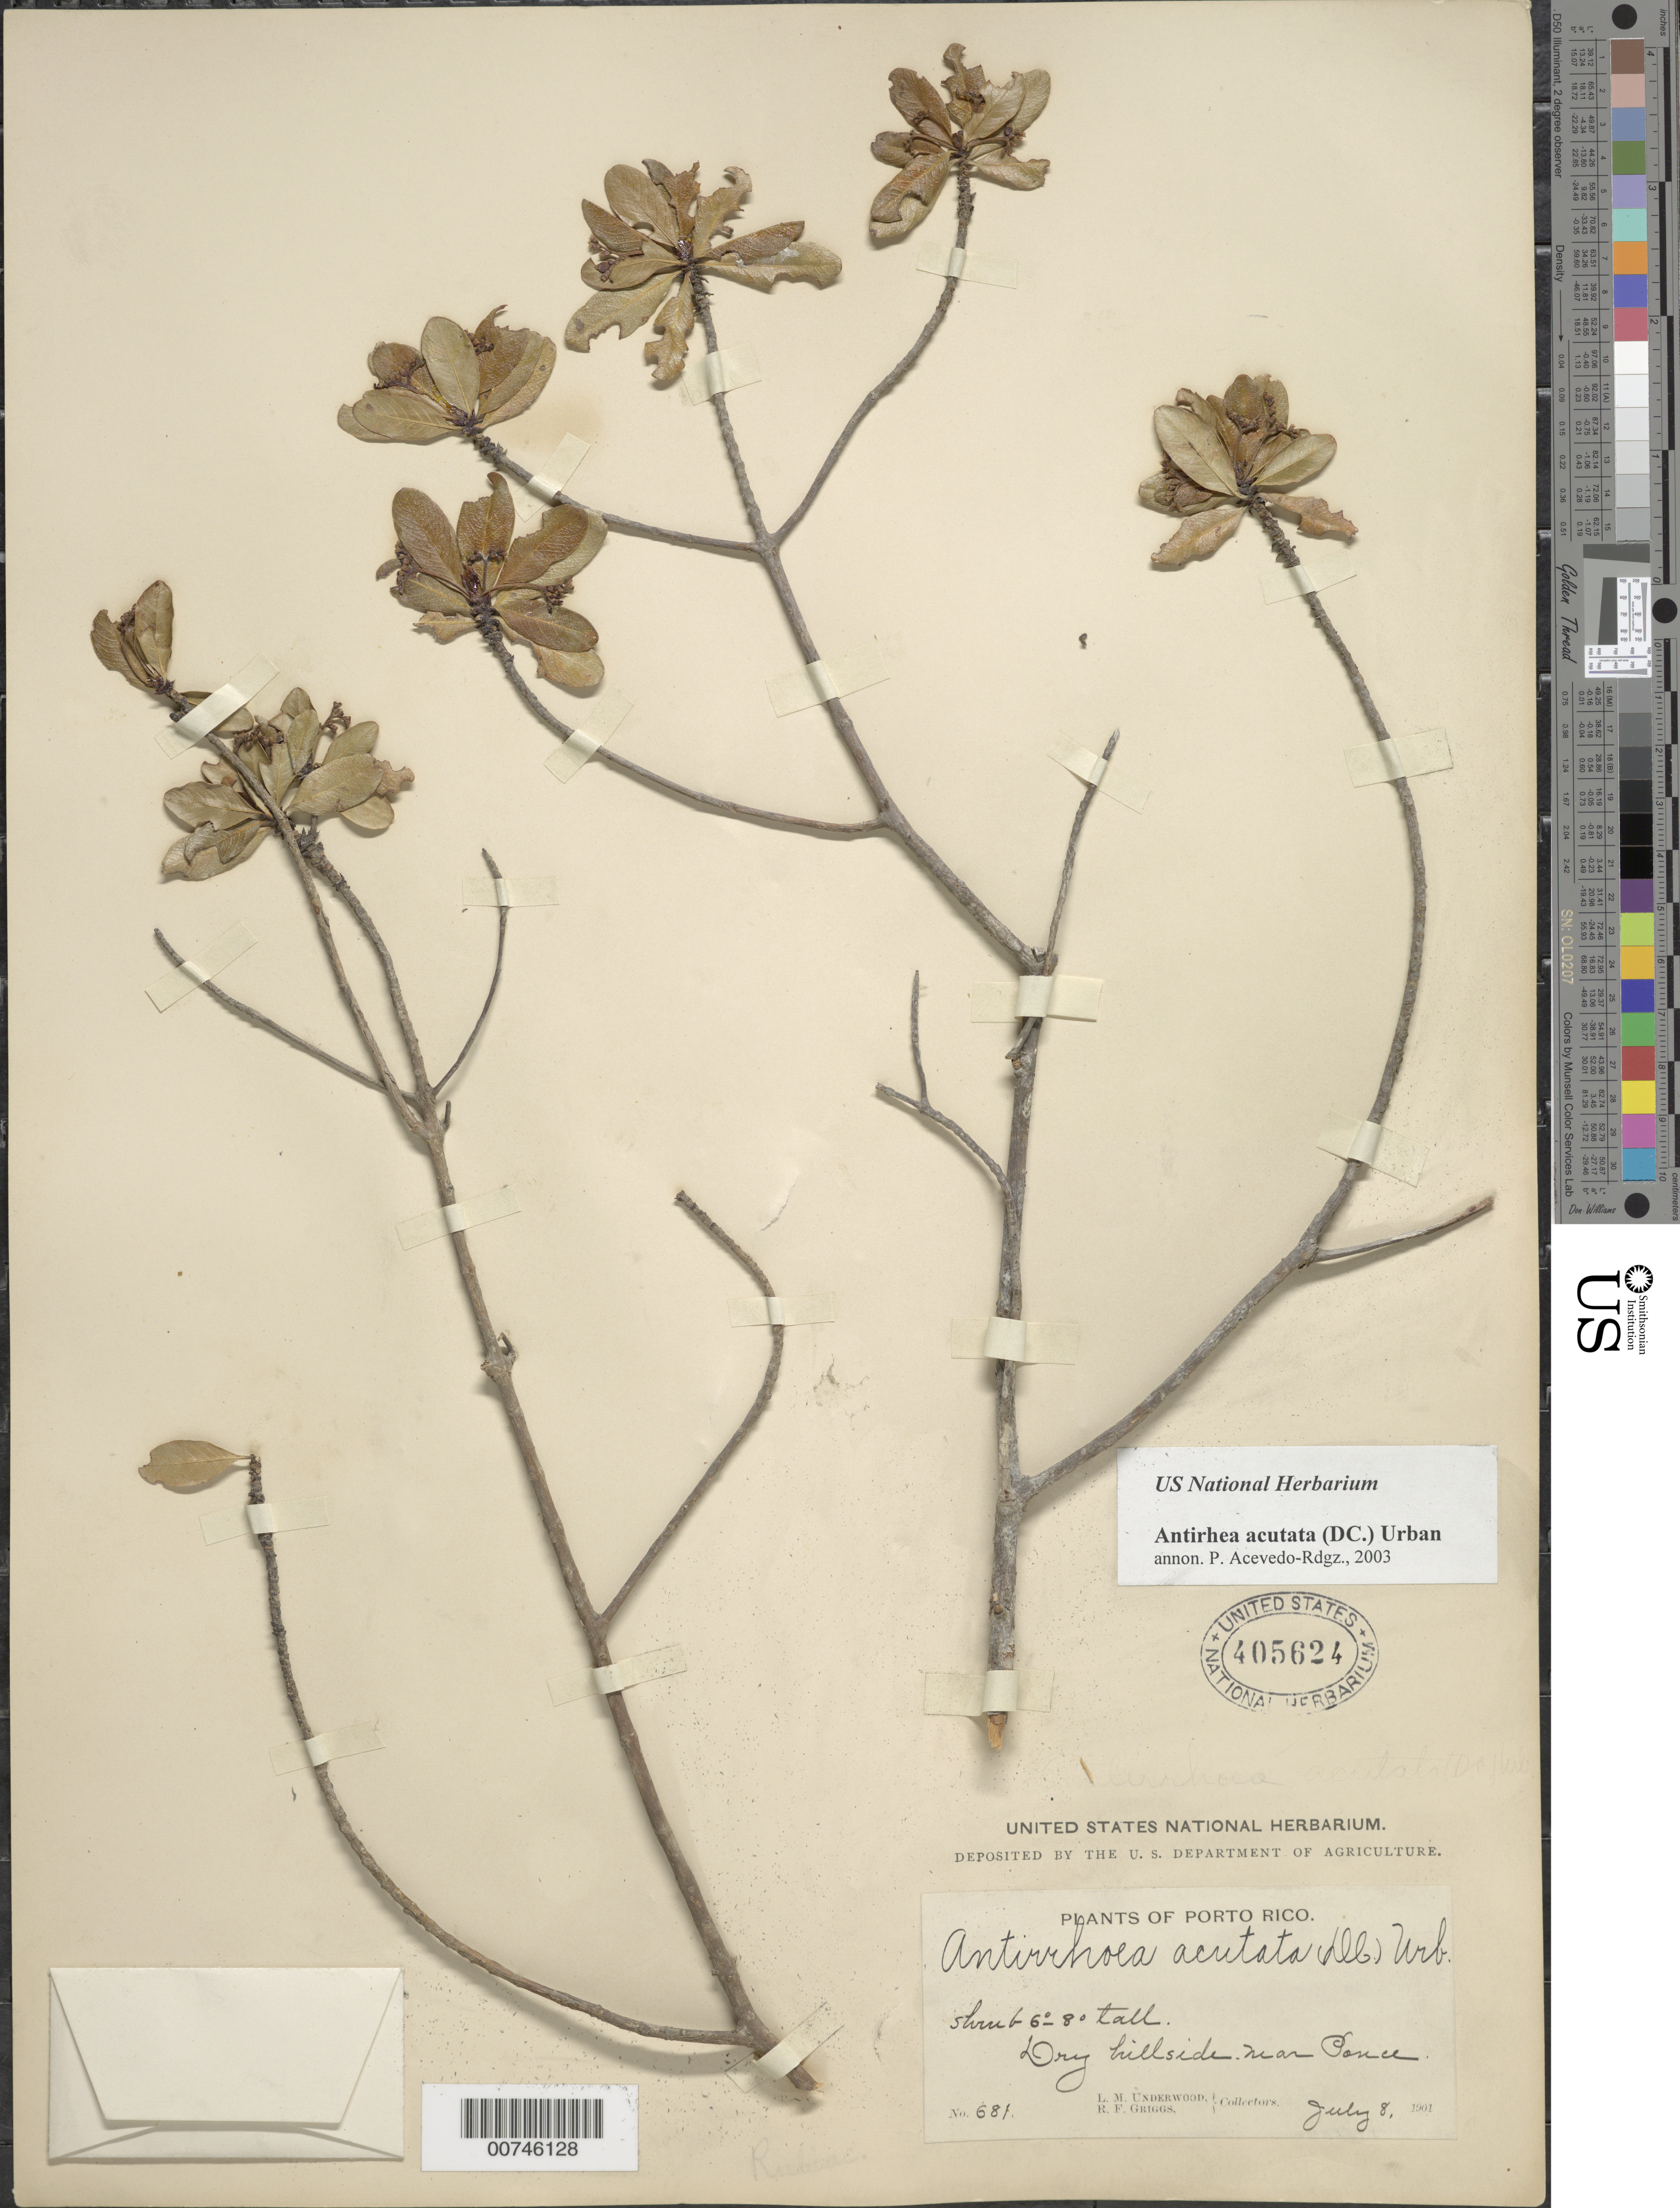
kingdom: Plantae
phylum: Tracheophyta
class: Magnoliopsida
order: Gentianales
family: Rubiaceae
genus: Stenostomum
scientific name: Stenostomum acutatum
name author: DC.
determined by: Acevedo-Rodríguez, P., (BOT), Smithsonian Institution - National Museum of Natural History (UNITED STATES)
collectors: L. M. Underwood & R. F. Griggs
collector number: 681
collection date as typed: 08 Jul 1901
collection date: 1901-07-08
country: Puerto Rico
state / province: Ponce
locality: Near Ponce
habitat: Dry hillside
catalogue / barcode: US 405624